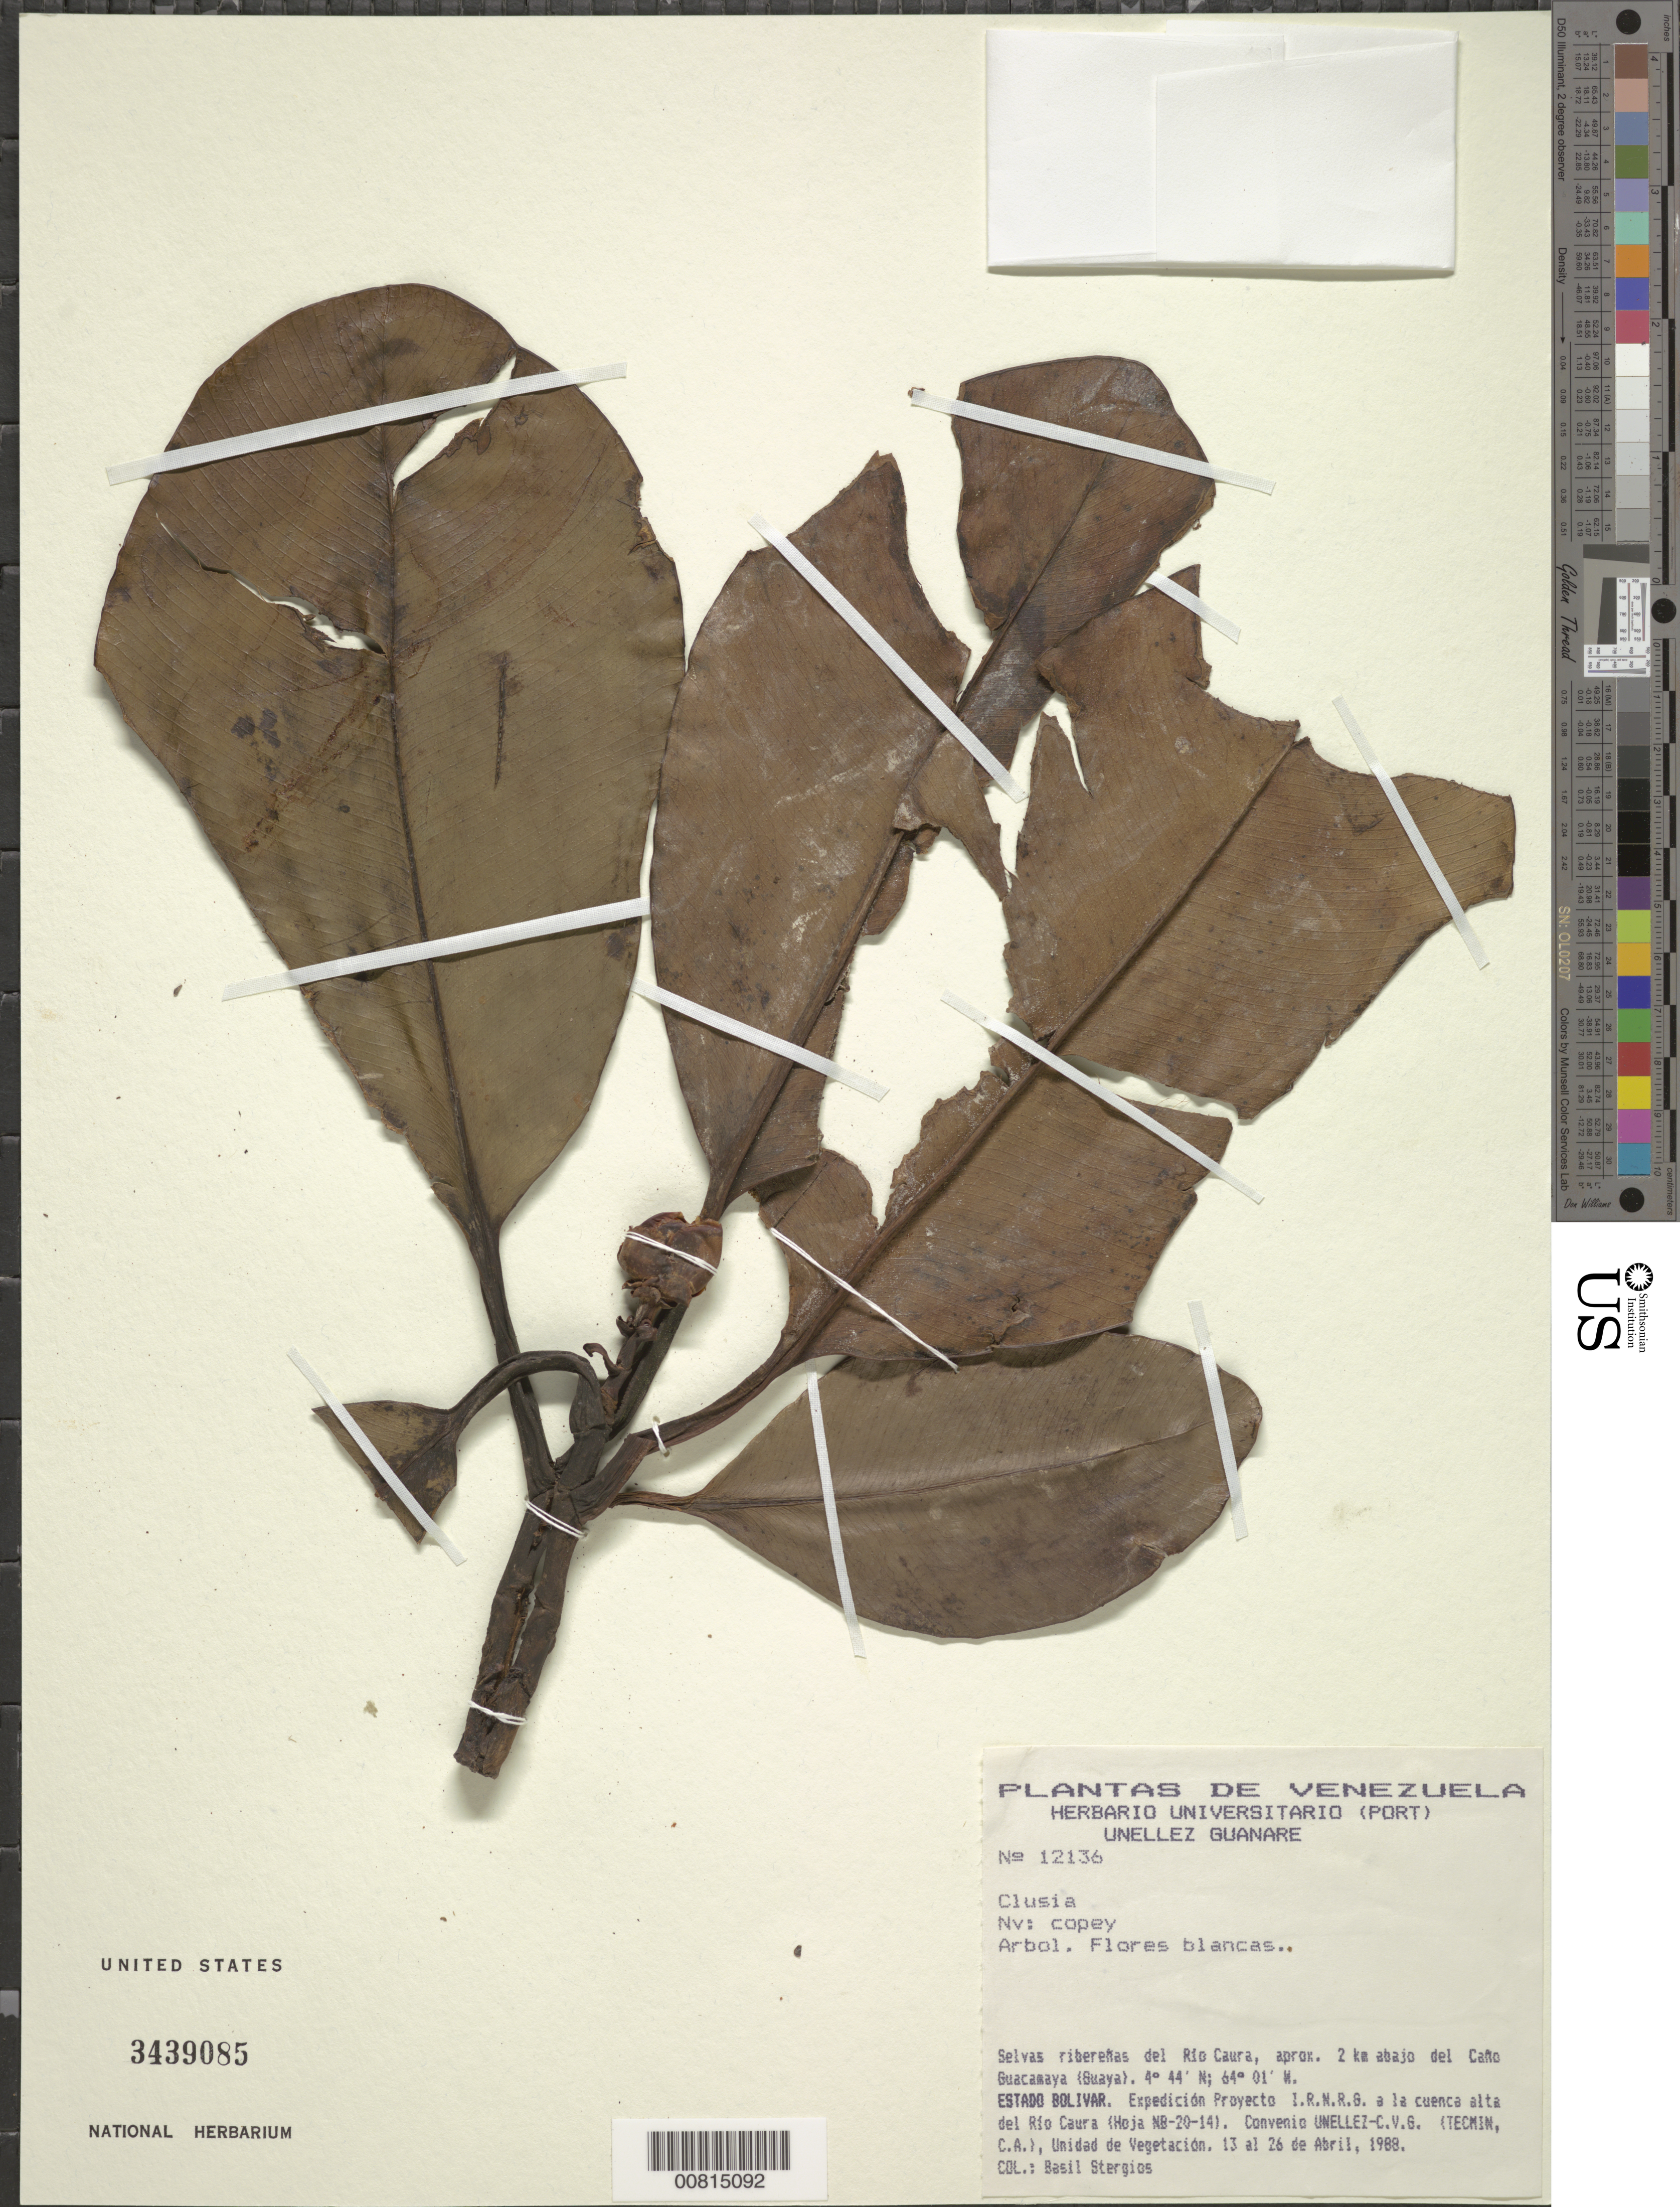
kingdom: Plantae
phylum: Tracheophyta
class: Magnoliopsida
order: Malpighiales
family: Clusiaceae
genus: Clusia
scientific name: Clusia sp.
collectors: B. G. Stergios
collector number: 12136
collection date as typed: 13-Apr-88 to 26-Apr-88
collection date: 1988-04-13/1988-04-26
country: Venezuela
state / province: Bolívar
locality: Río Caura, 2 km del Caño Guacamaya (Guaya)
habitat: Selvas riberenas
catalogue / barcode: US 3439085